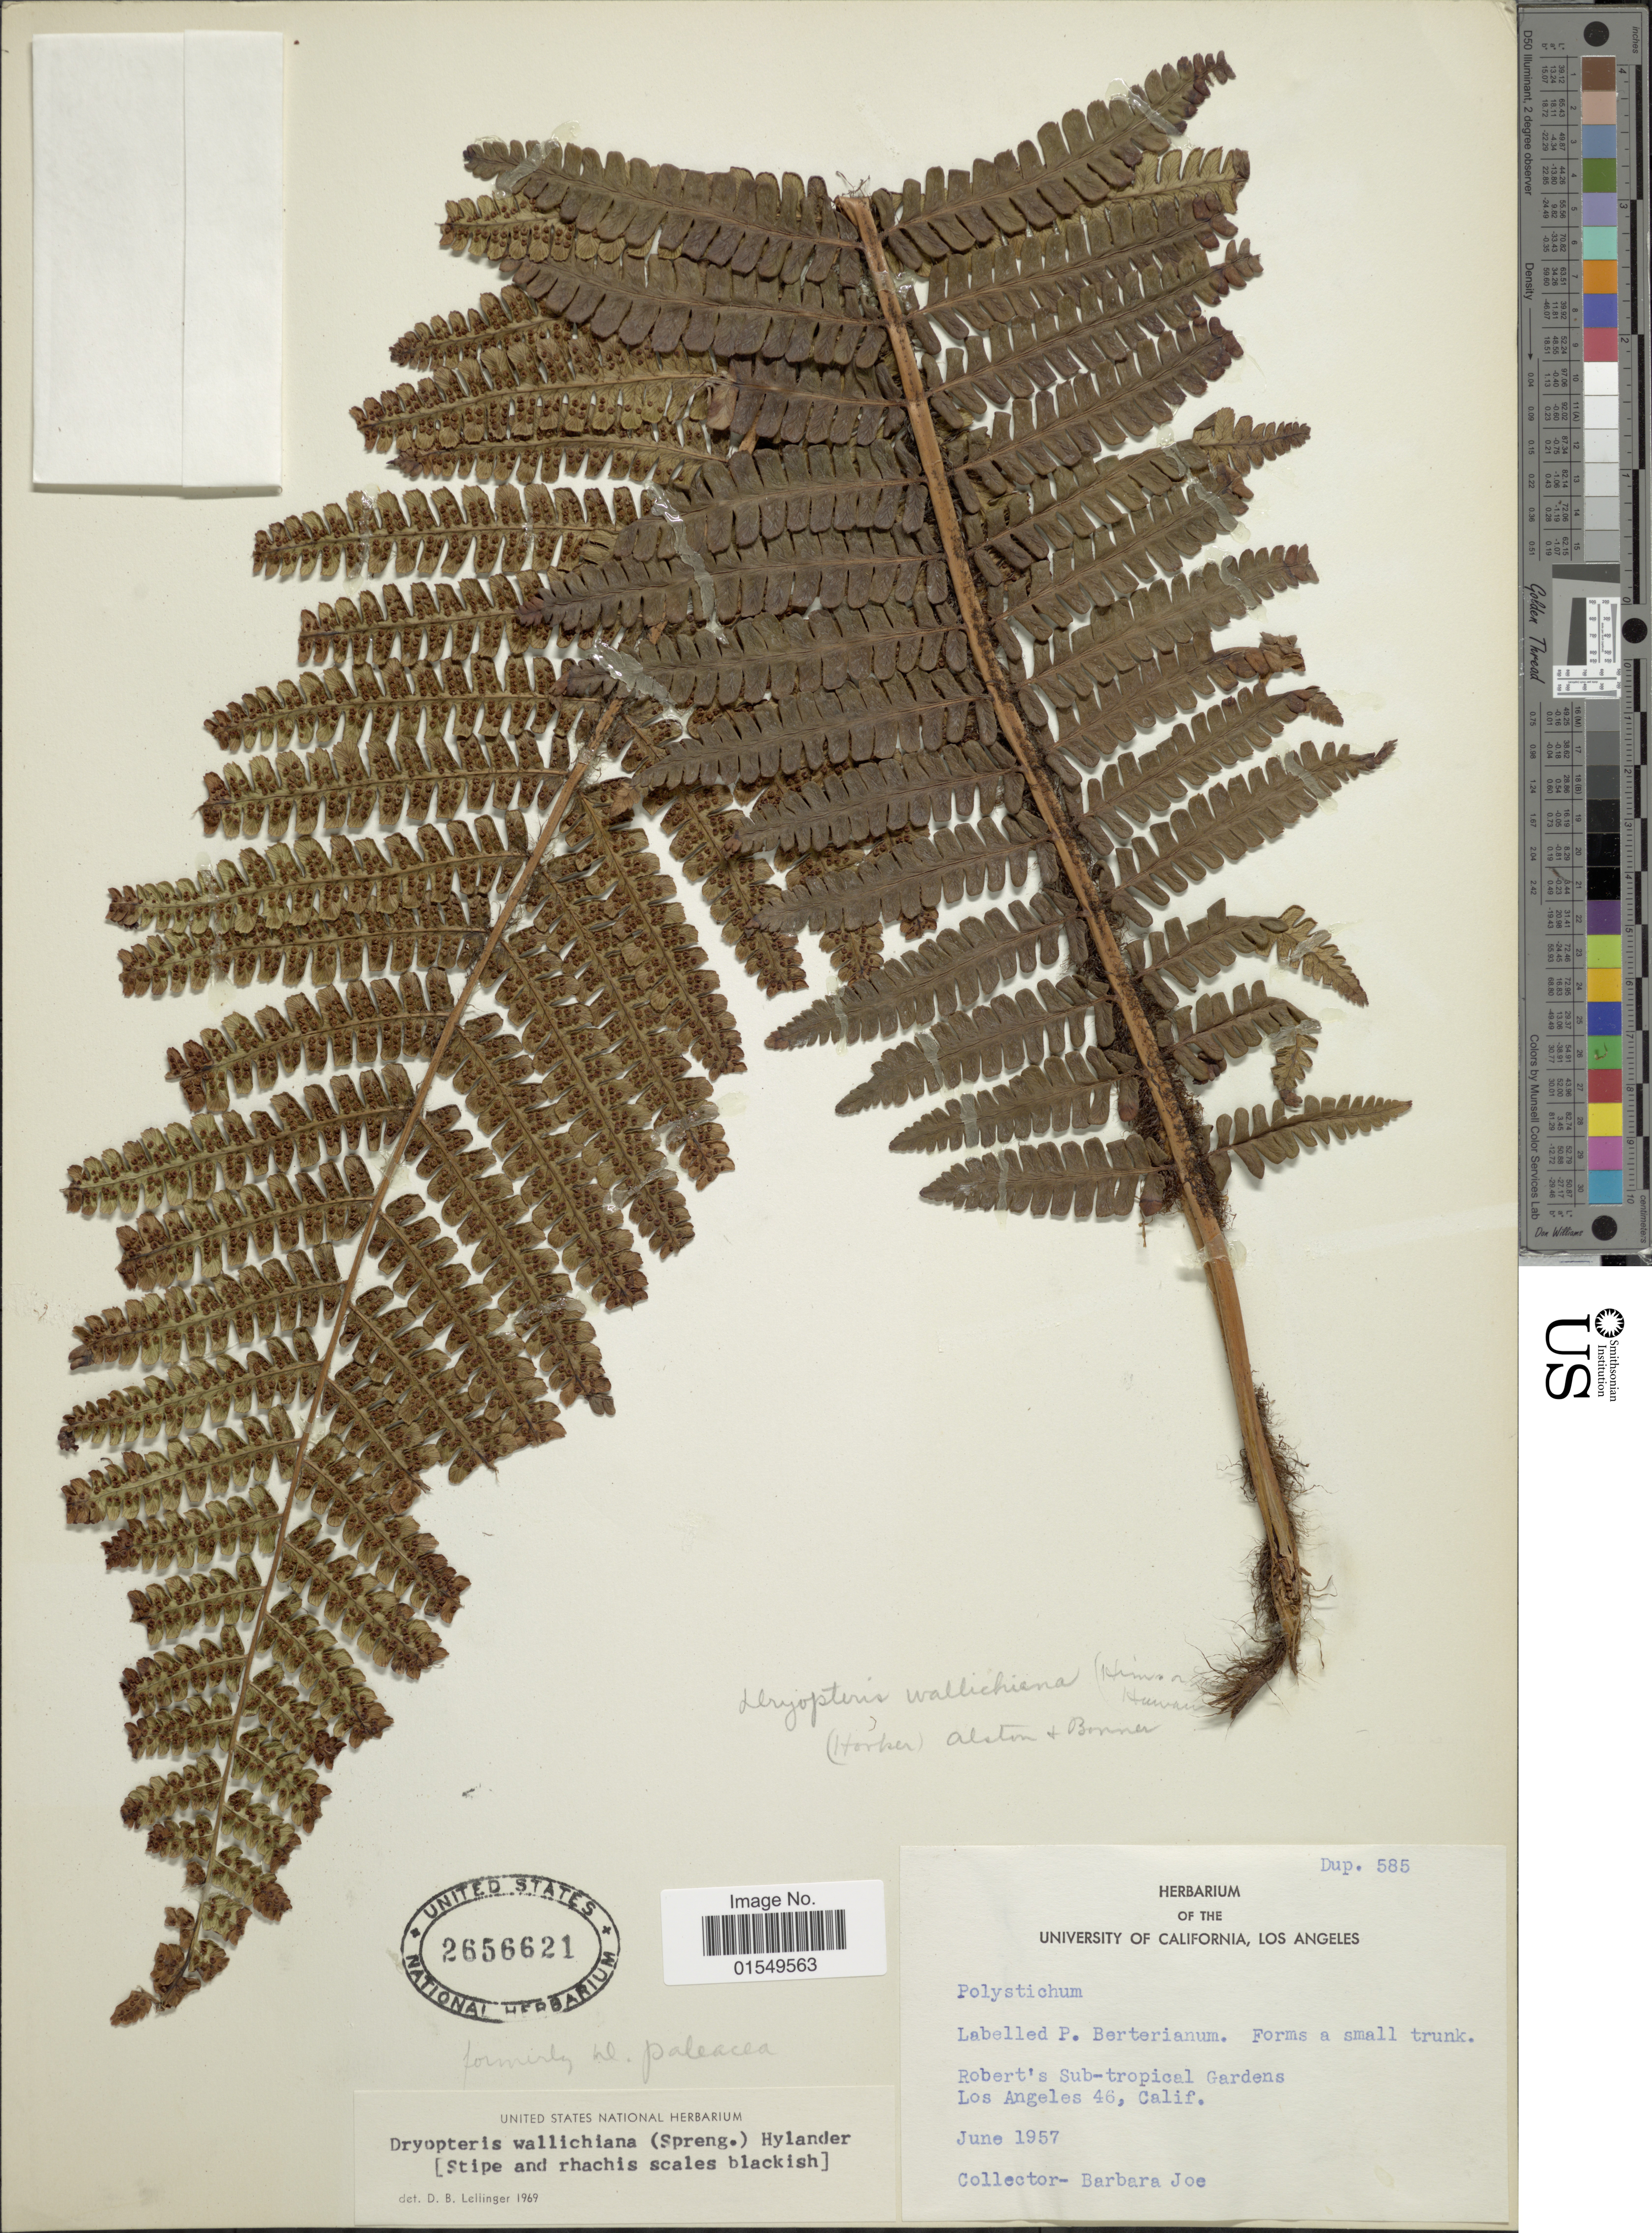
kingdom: Plantae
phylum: Tracheophyta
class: Polypodiopsida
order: Polypodiales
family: Dryopteridaceae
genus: Dryopteris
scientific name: Dryopteris wallichiana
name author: (Spreng.) Hyl.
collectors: B. Joe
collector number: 46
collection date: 1957-06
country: United States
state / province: California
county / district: Los Angeles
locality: Robert's Sub-tropical Gardens, Los Angeles, Calif.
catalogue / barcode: US 2656621